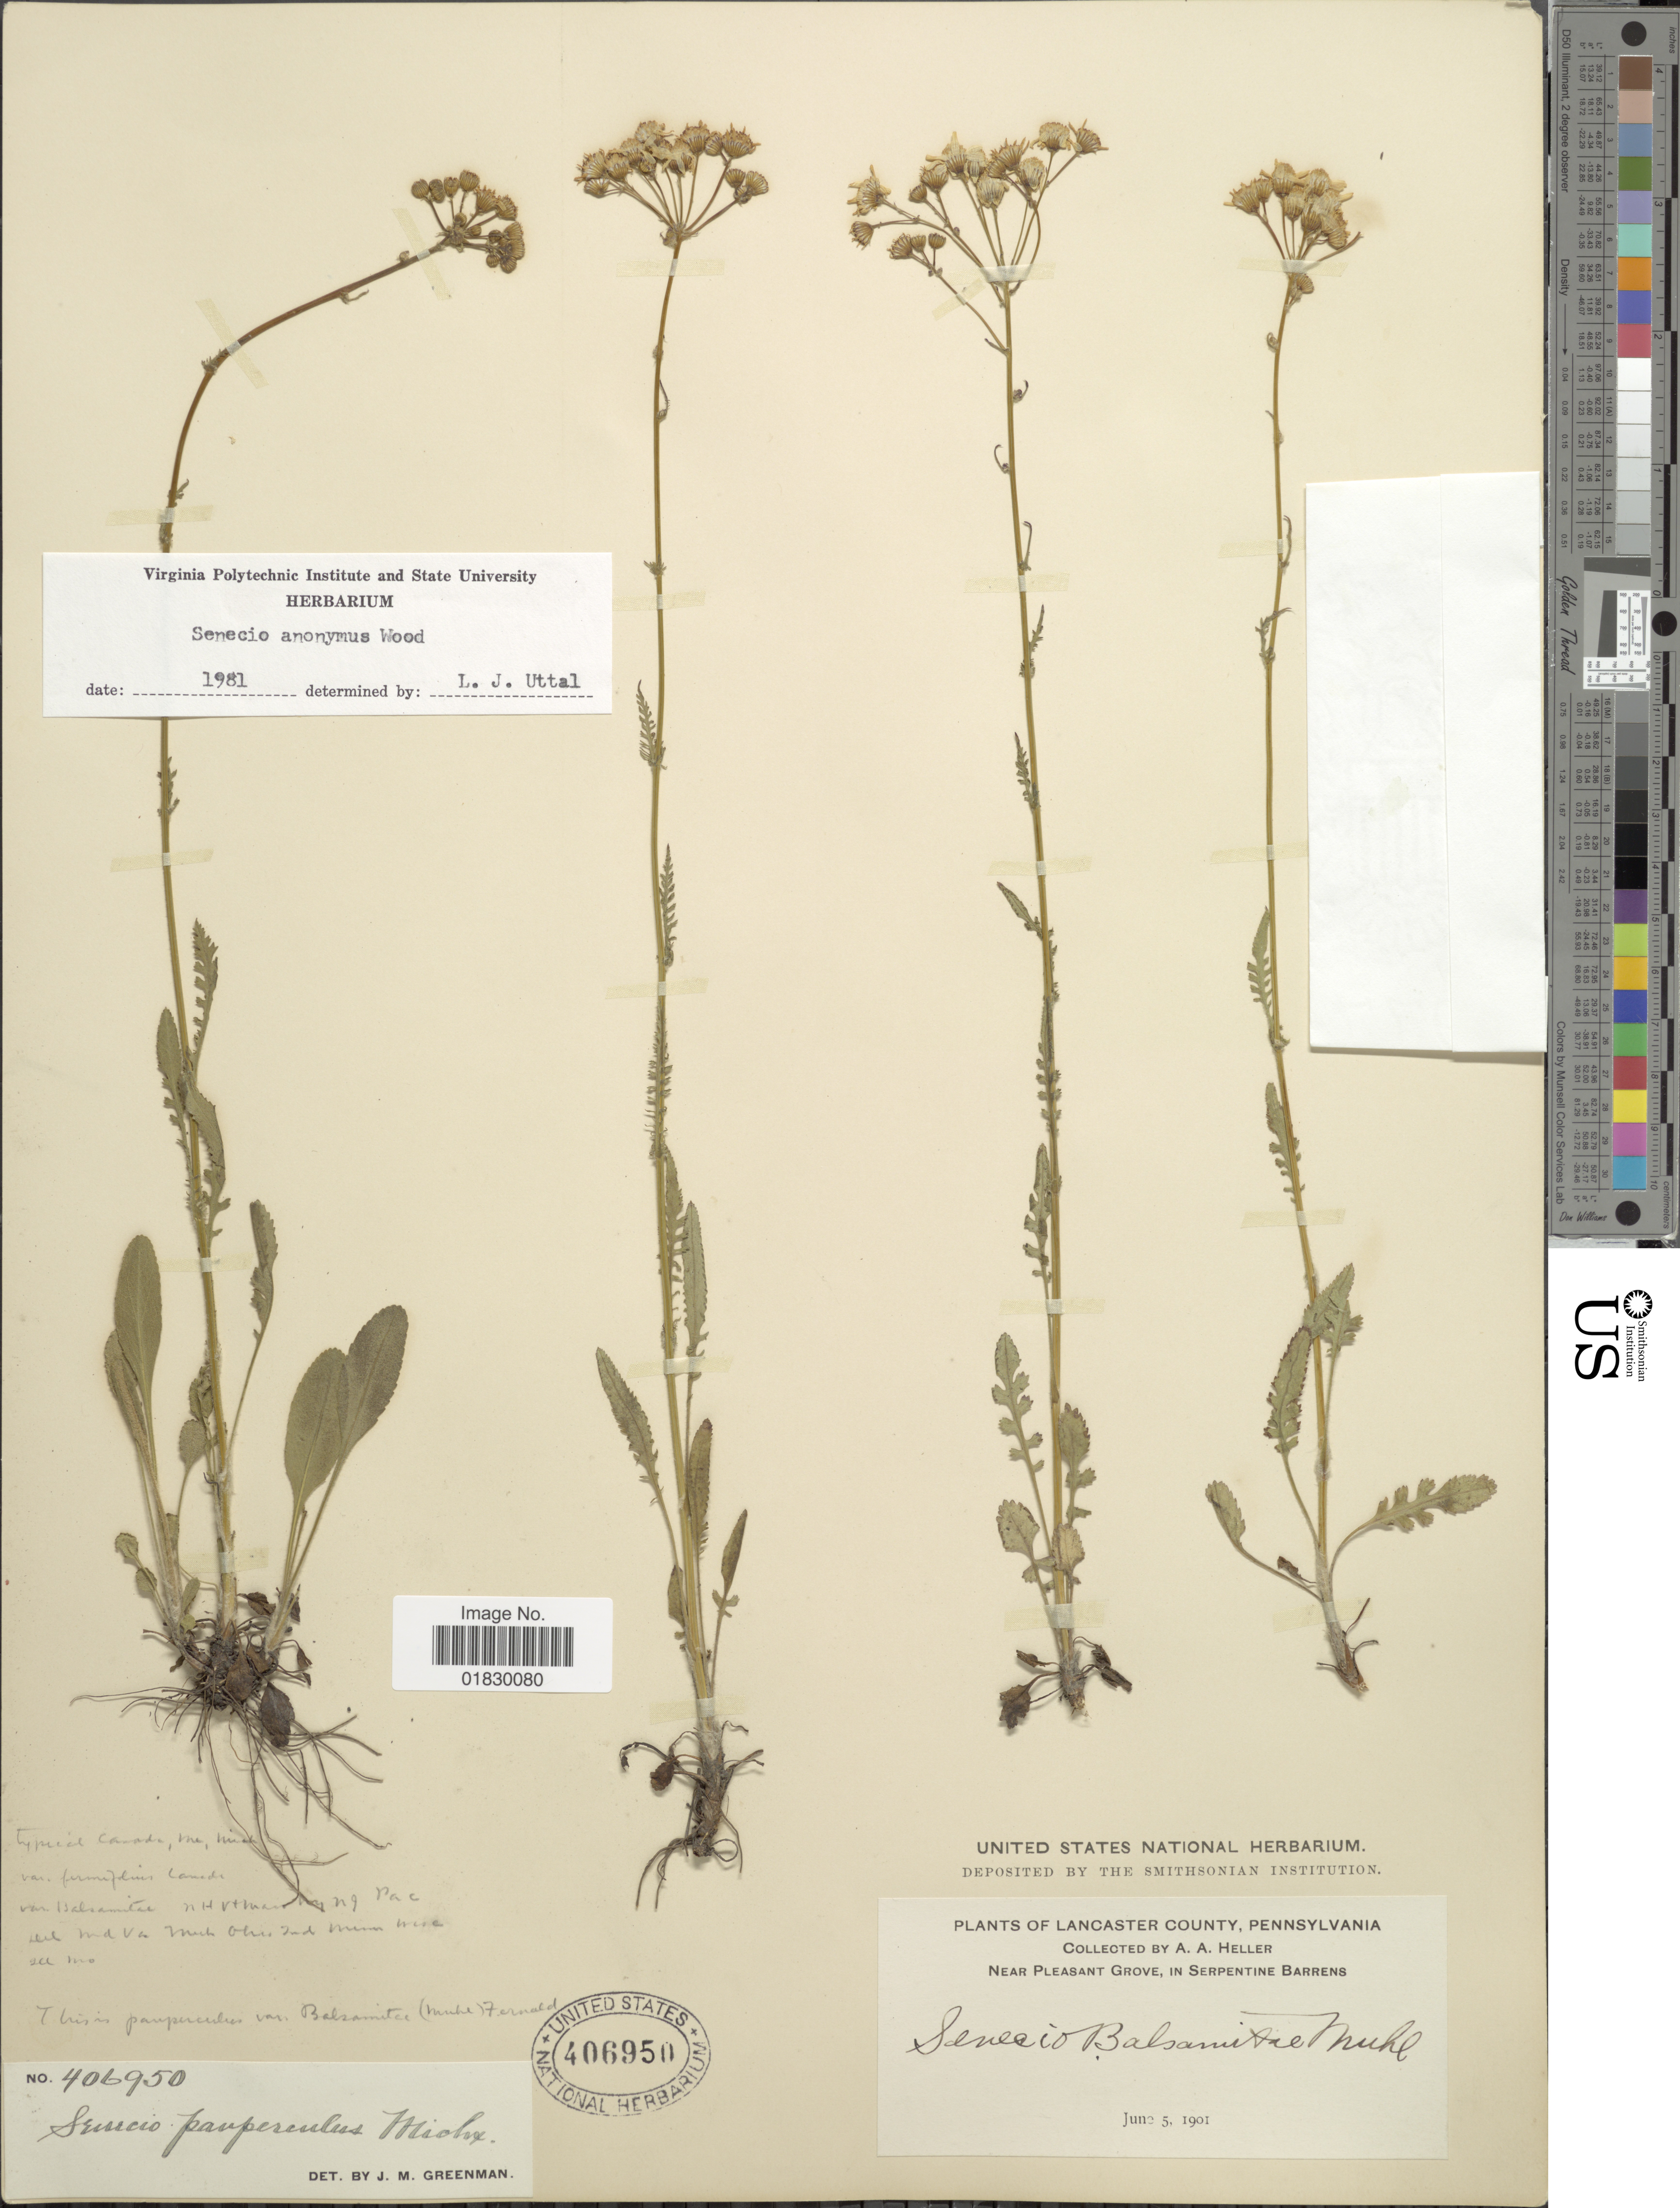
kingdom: Plantae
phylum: Tracheophyta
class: Magnoliopsida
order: Asterales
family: Asteraceae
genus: Packera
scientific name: Packera anonyma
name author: (Alph. Wood) W.A. Weber & Á. Löve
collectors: A. A. Heller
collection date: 1901-06-05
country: United States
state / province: Pennsylvania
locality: Lancaster County, Near Pleasant Grove, in Serpentine Barrens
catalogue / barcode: US 406950